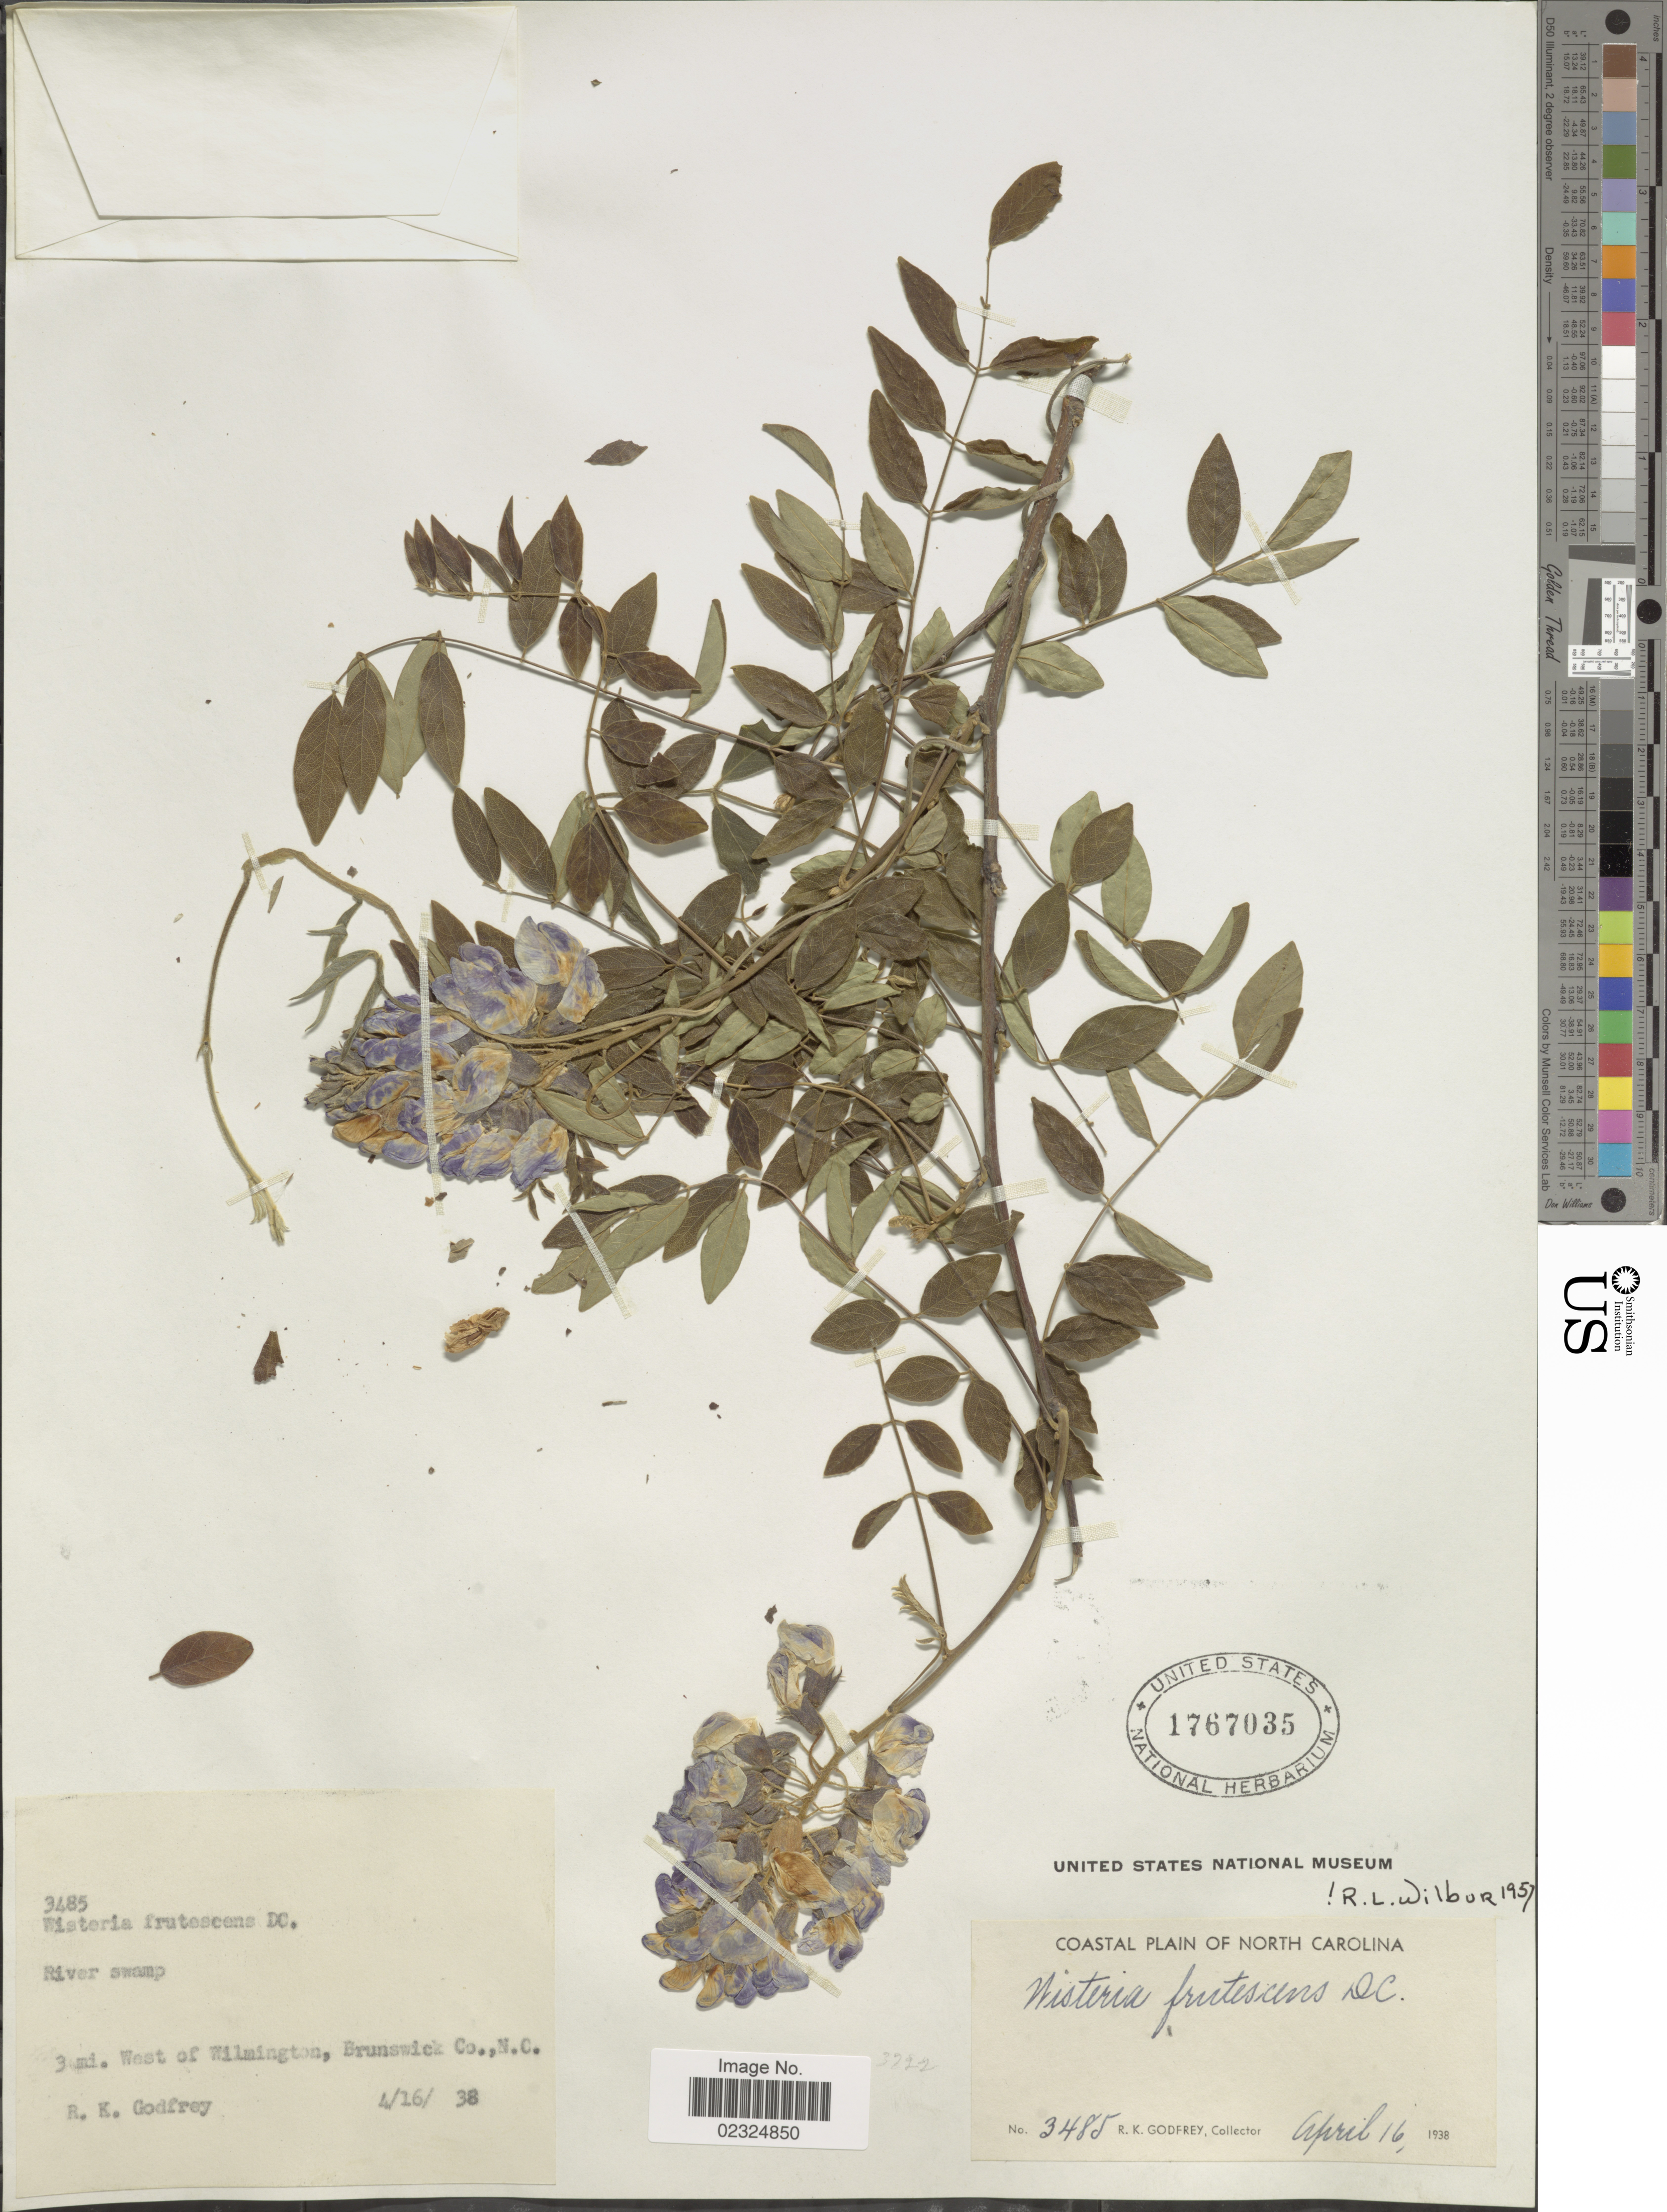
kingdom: Plantae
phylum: Tracheophyta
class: Magnoliopsida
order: Fabales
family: Fabaceae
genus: Wisteria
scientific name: Wisteria frutescens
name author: (L.) Poir.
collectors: R. K. Godfrey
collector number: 3485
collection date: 1938-04-16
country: United States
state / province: North Carolina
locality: River swamp, coastal plain of North Carolina, 3 mi. West of Wilmington, Brunswick Co.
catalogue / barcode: US 1767035